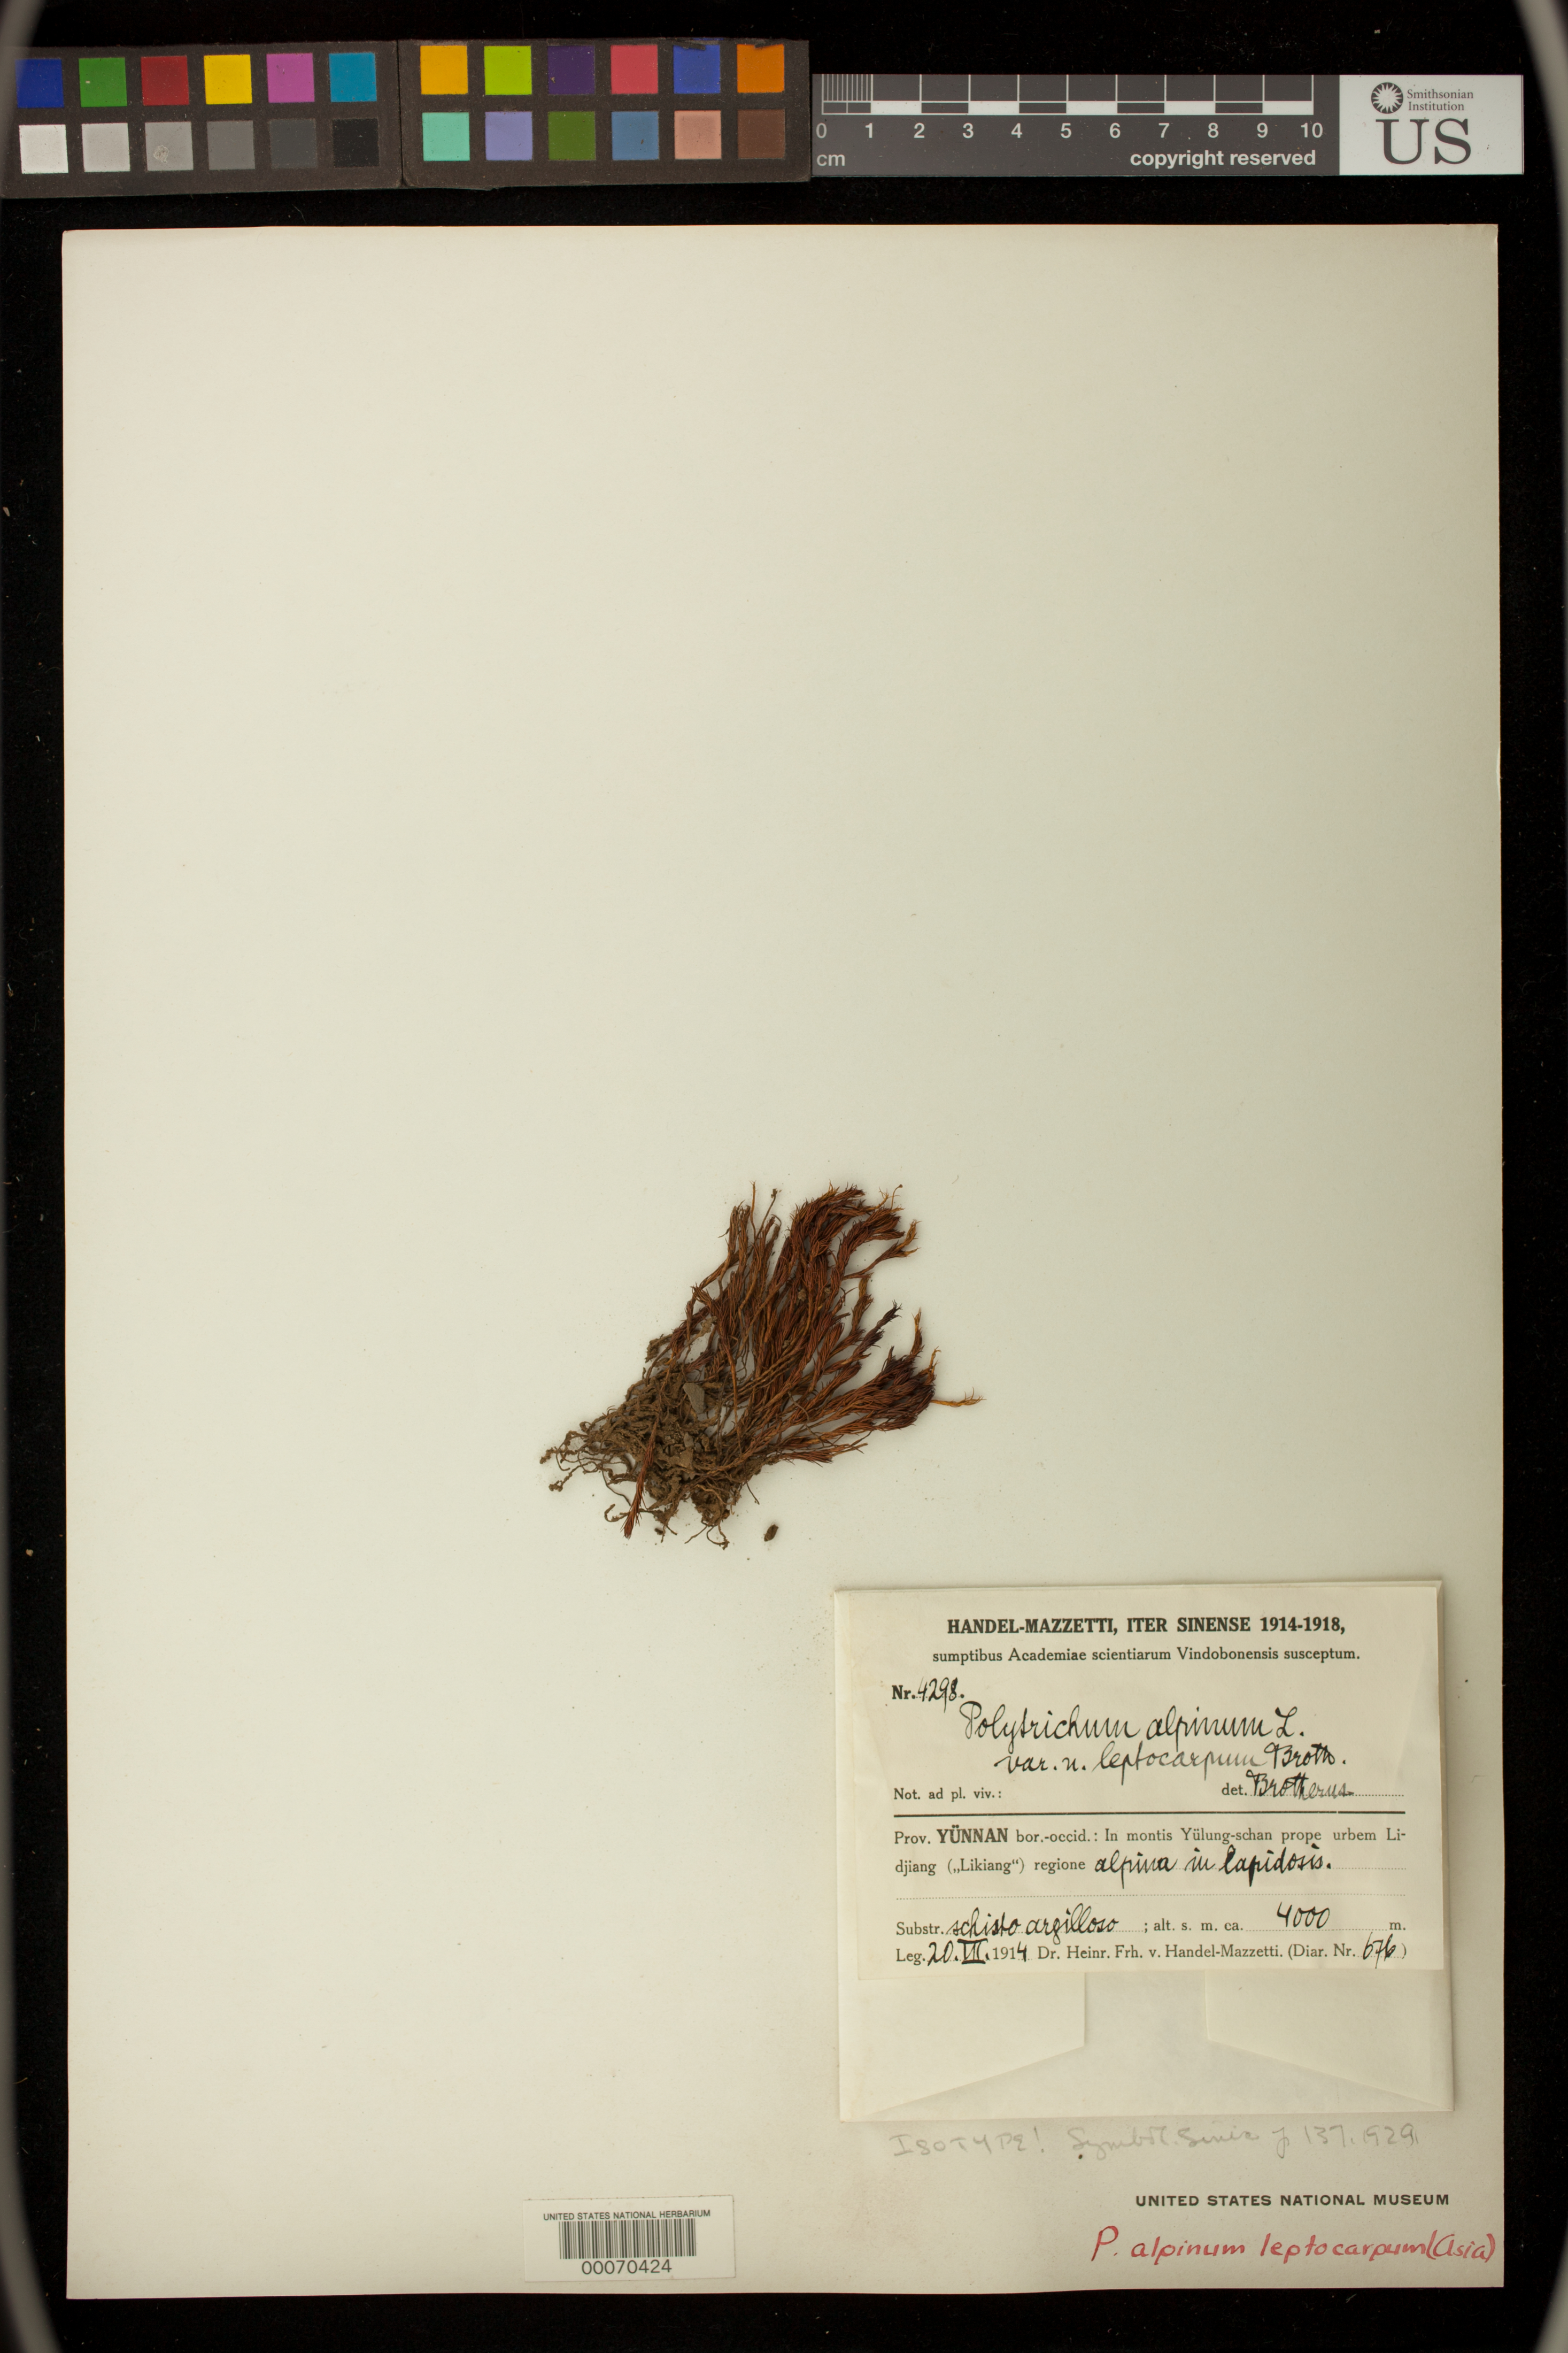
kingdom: Plantae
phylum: Bryophyta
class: Polytrichopsida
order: Polytrichales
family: Polytrichaceae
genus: Polytrichum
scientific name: Polytrichum alpinum var. leptocarpum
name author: Broth.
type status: Isotype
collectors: H. Handel-Mazzetti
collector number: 4298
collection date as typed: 20 Jul 1914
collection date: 1914-07-20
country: China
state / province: Yunnan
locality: Yulung-schan near Likiang.